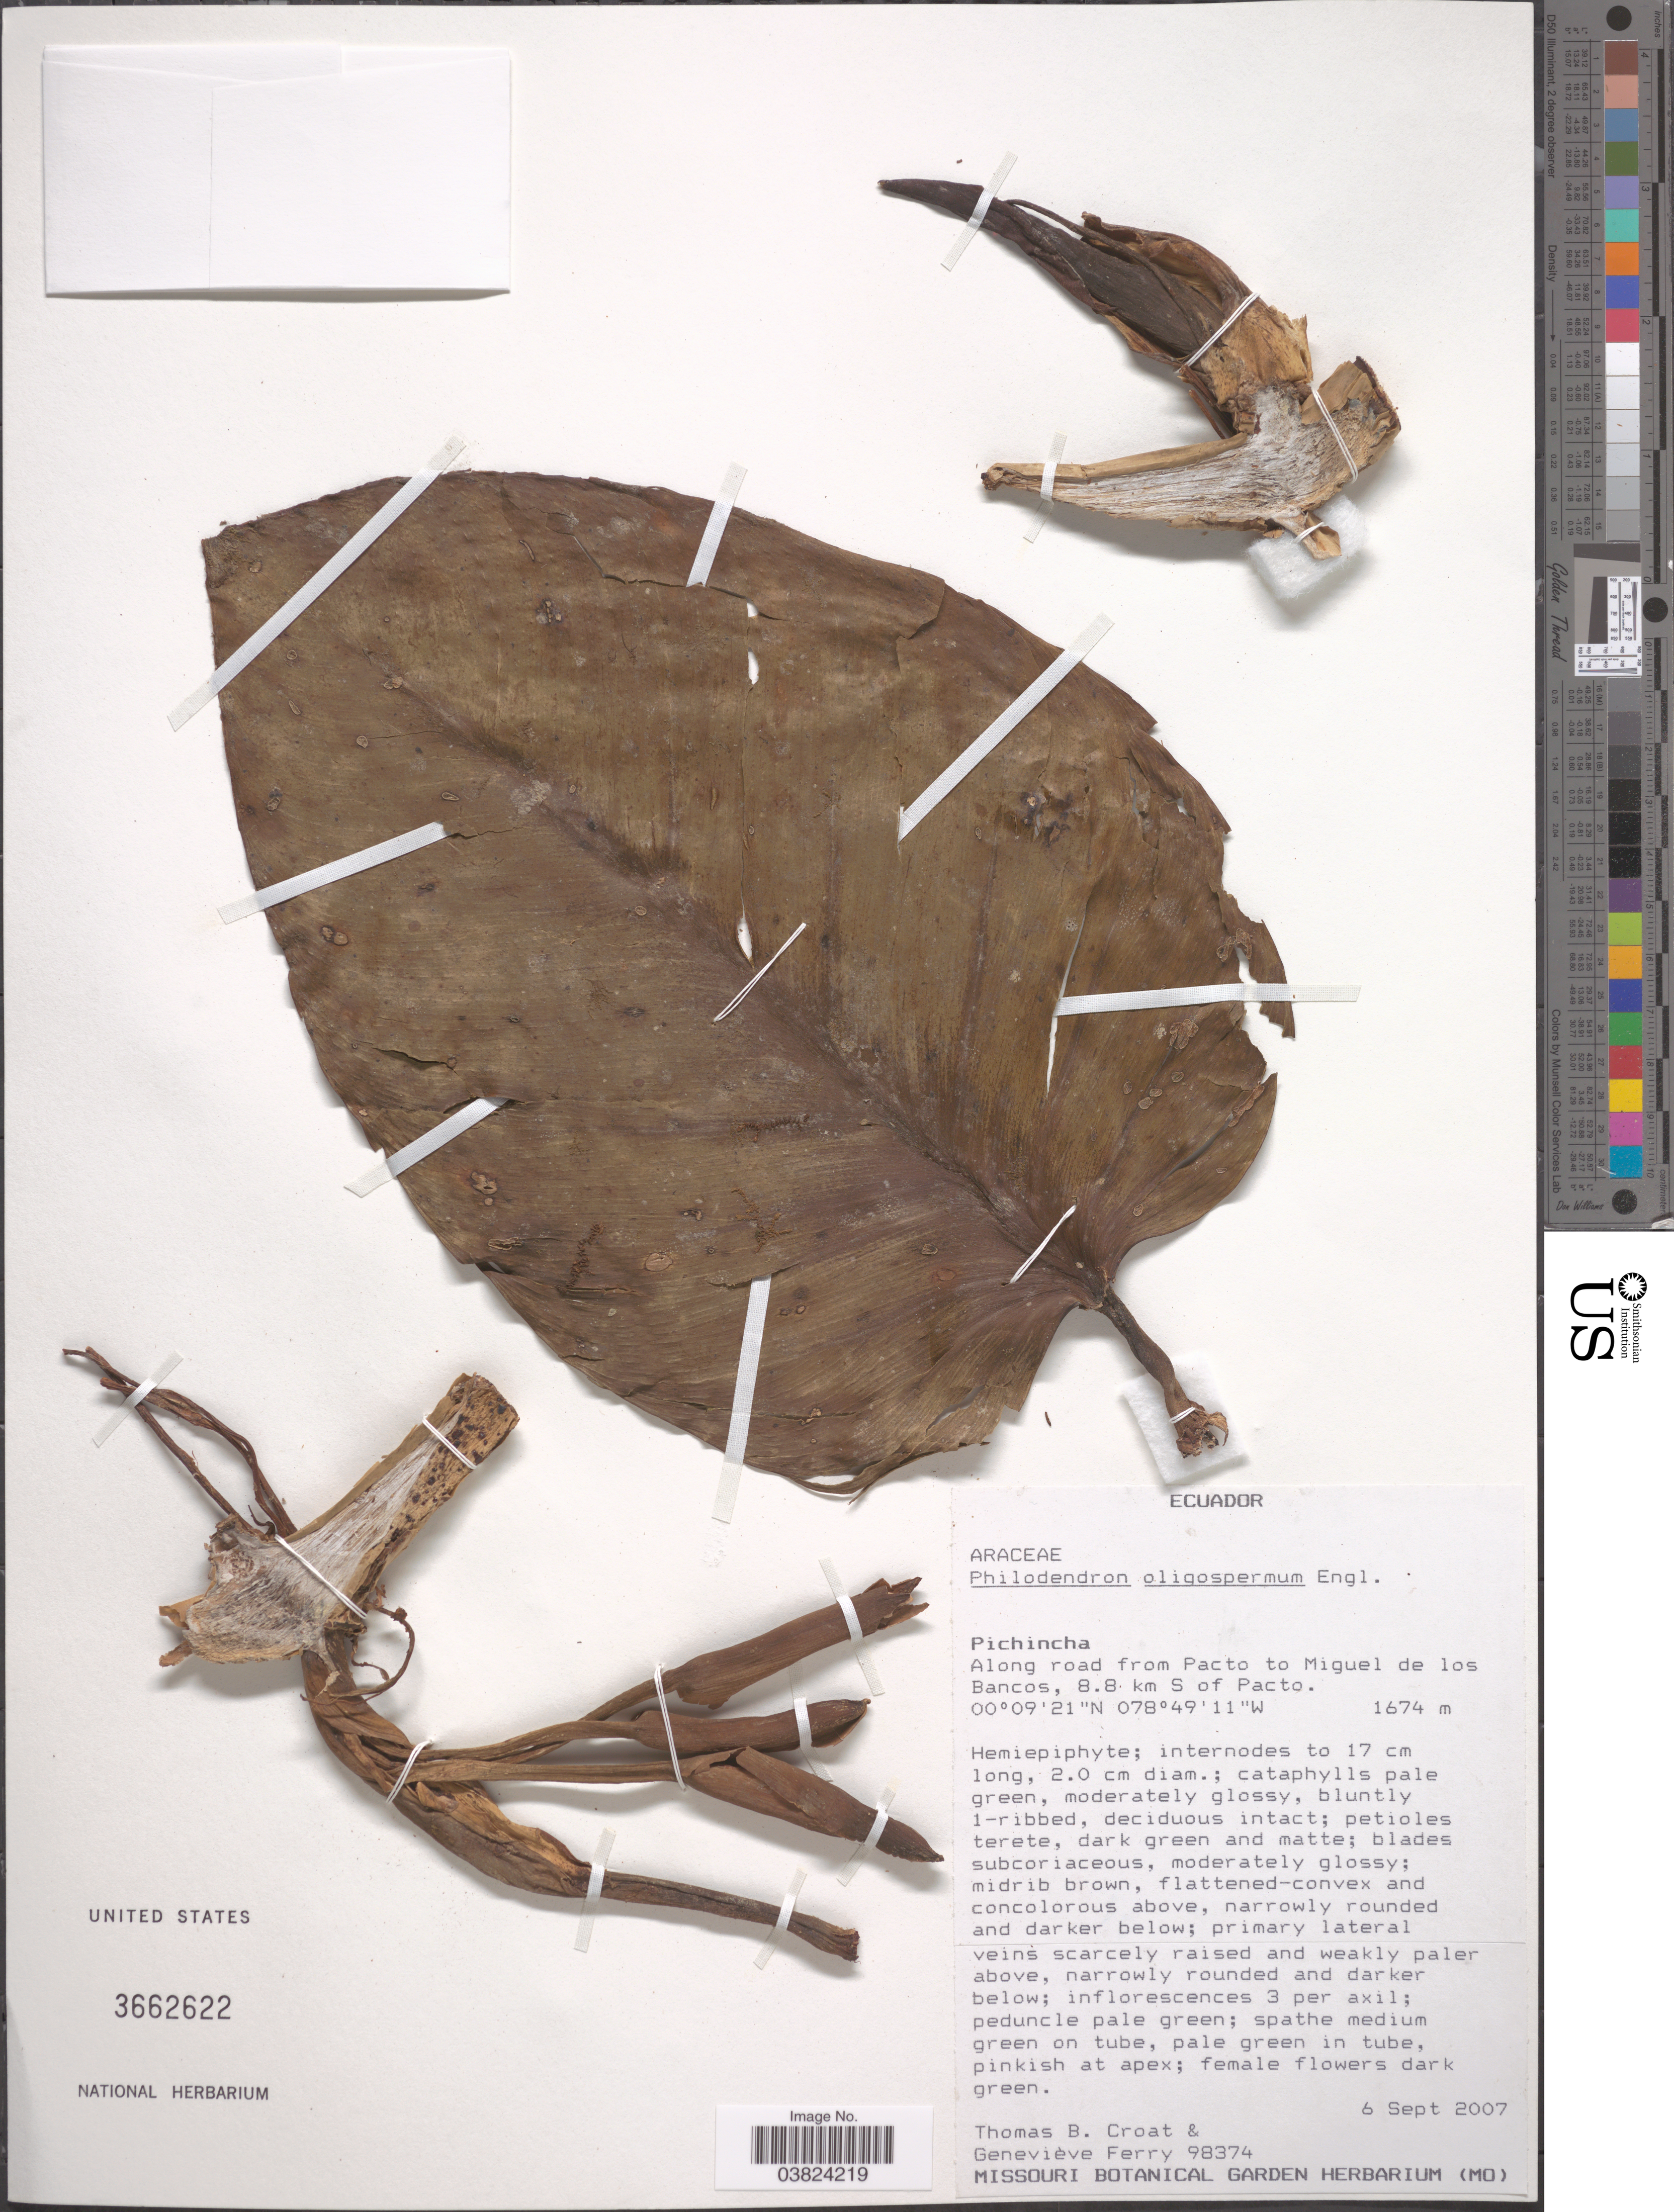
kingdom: Plantae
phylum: Tracheophyta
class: Liliopsida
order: Alismatales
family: Araceae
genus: Philodendron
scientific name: Philodendron oligospermum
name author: Engl.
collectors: T. B. Croat & G. Ferry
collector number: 98374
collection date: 2007-09-06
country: Ecuador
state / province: Pichincha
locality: Along road from Pacto to Miguel de los Bancos, 8.8 km S of Pacto.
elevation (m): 1674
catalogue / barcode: US 3662622